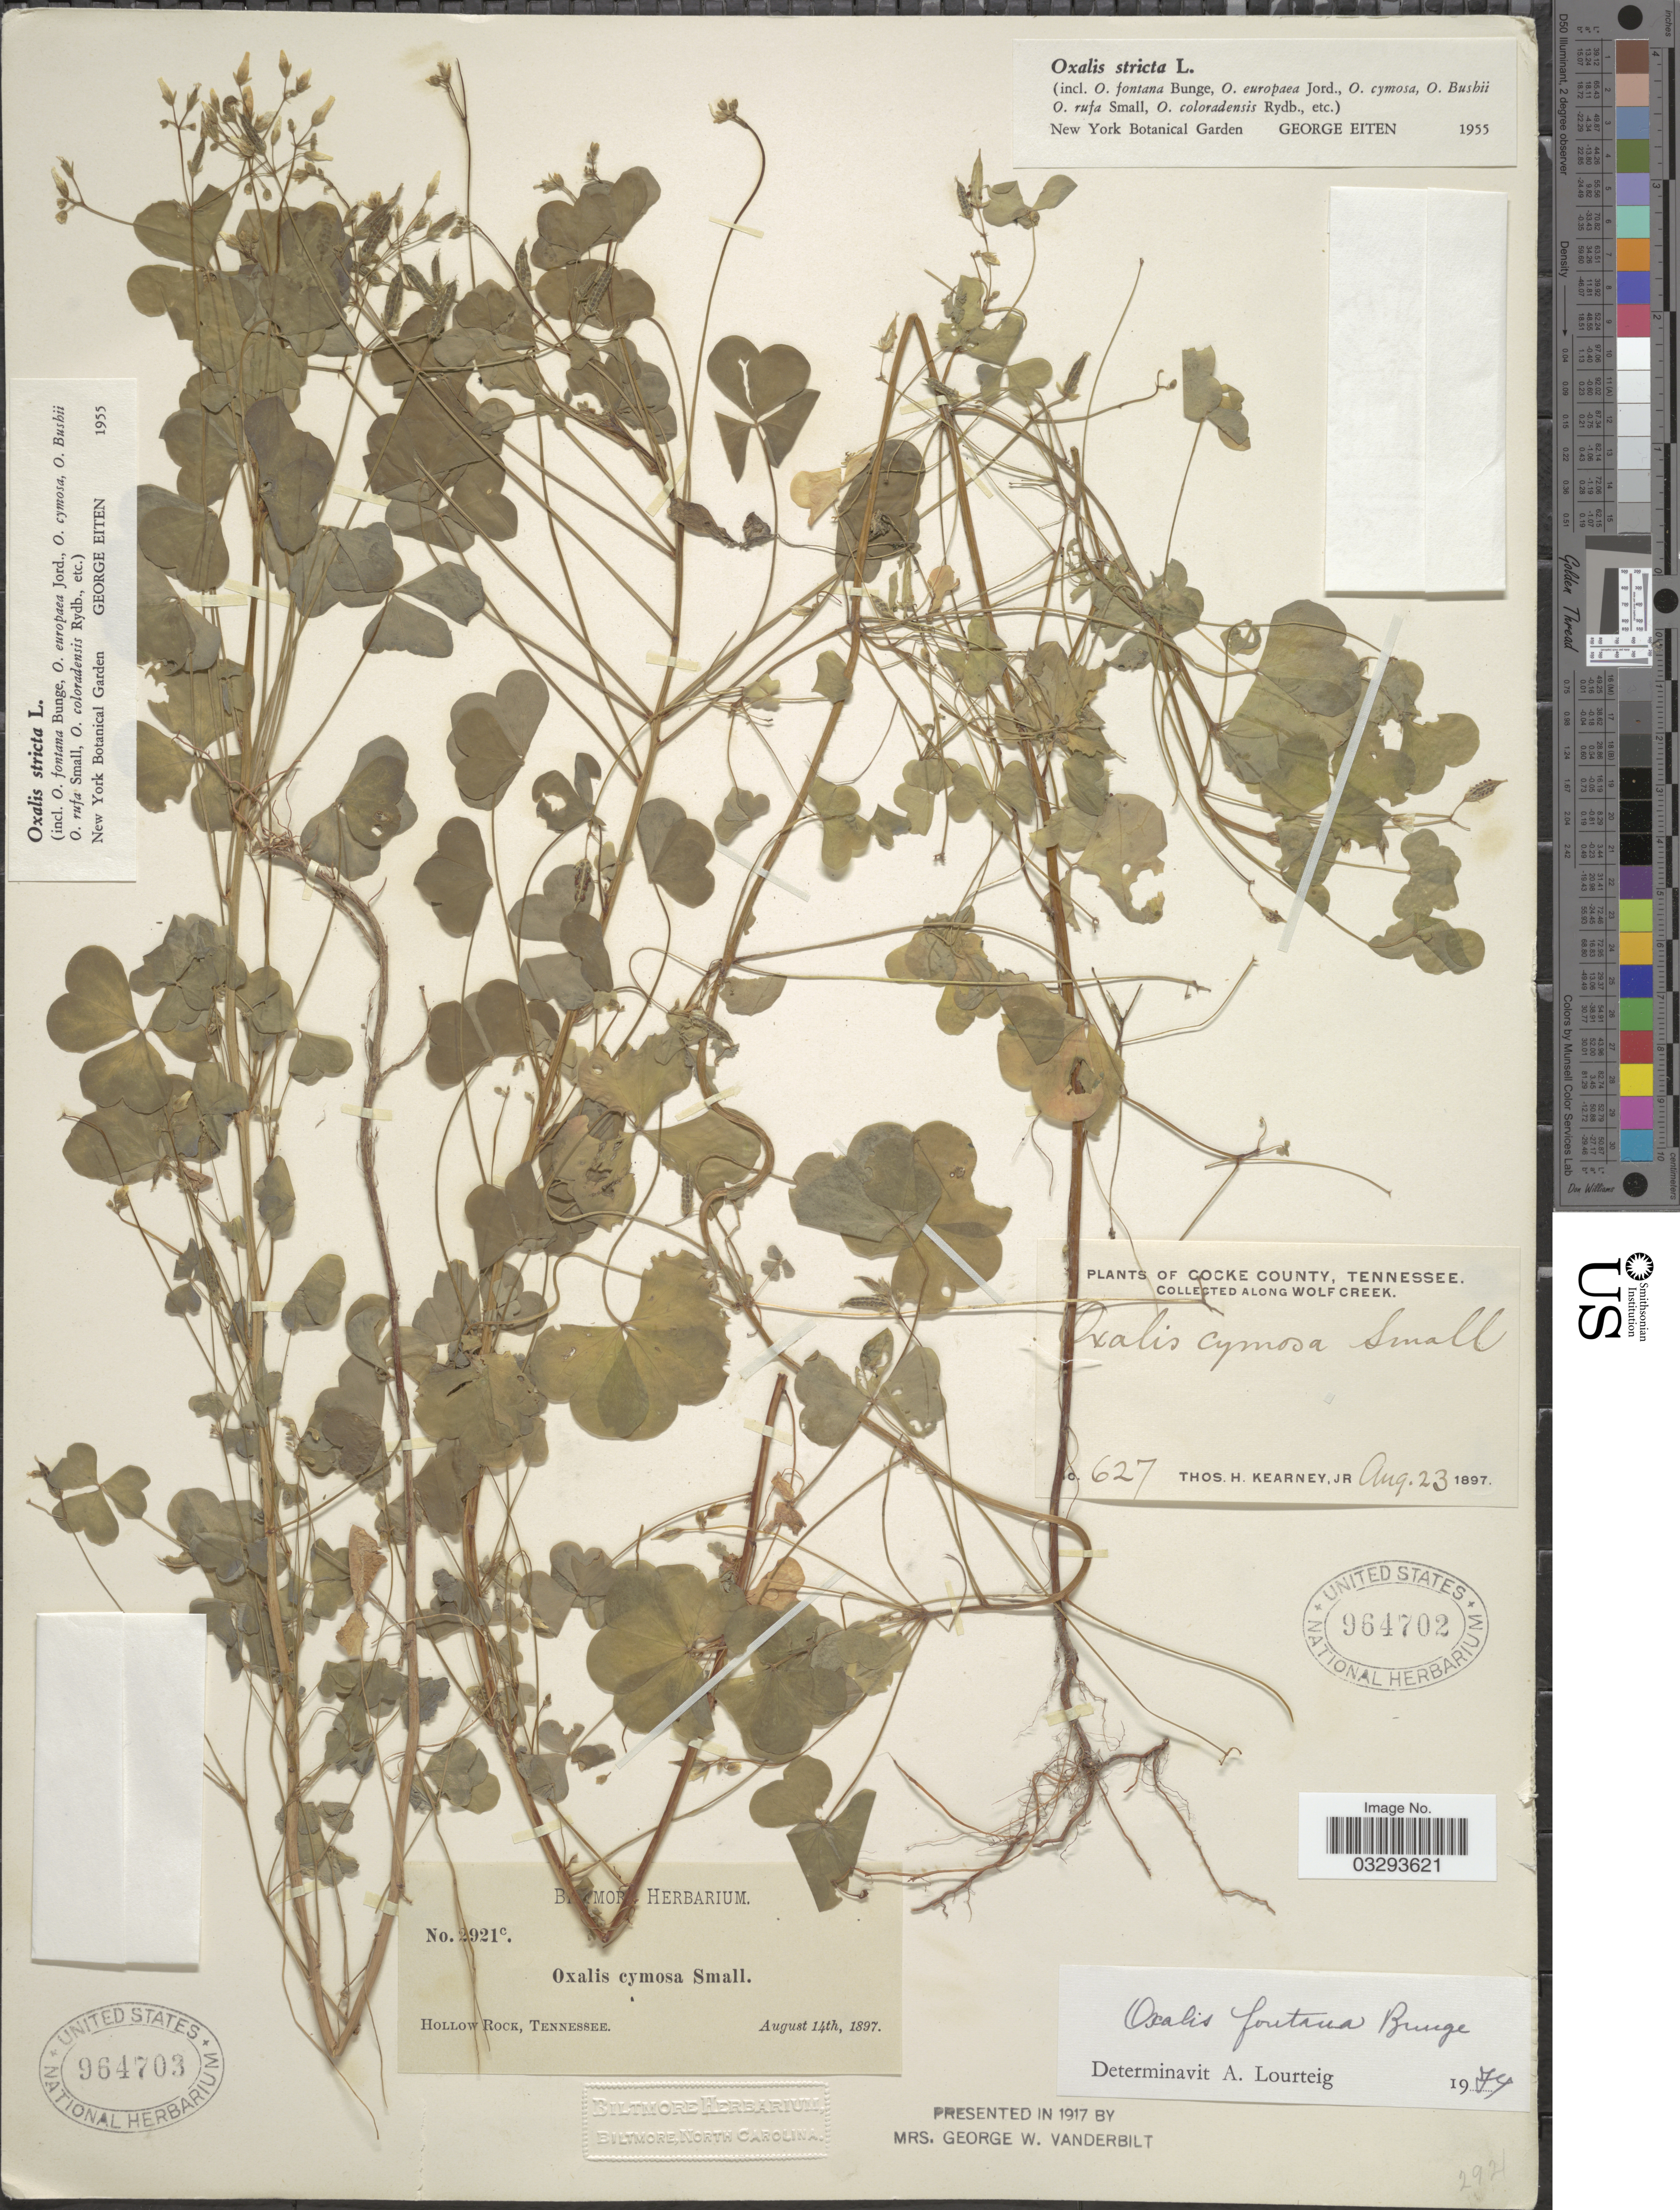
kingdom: Plantae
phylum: Tracheophyta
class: Magnoliopsida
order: Oxalidales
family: Oxalidaceae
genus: Oxalis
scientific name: Oxalis fontana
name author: Bunge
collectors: ex herb. Biltmore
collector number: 2921c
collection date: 1897-08-14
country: United States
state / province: Tennessee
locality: Hollow Rock.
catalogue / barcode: US 964703-2